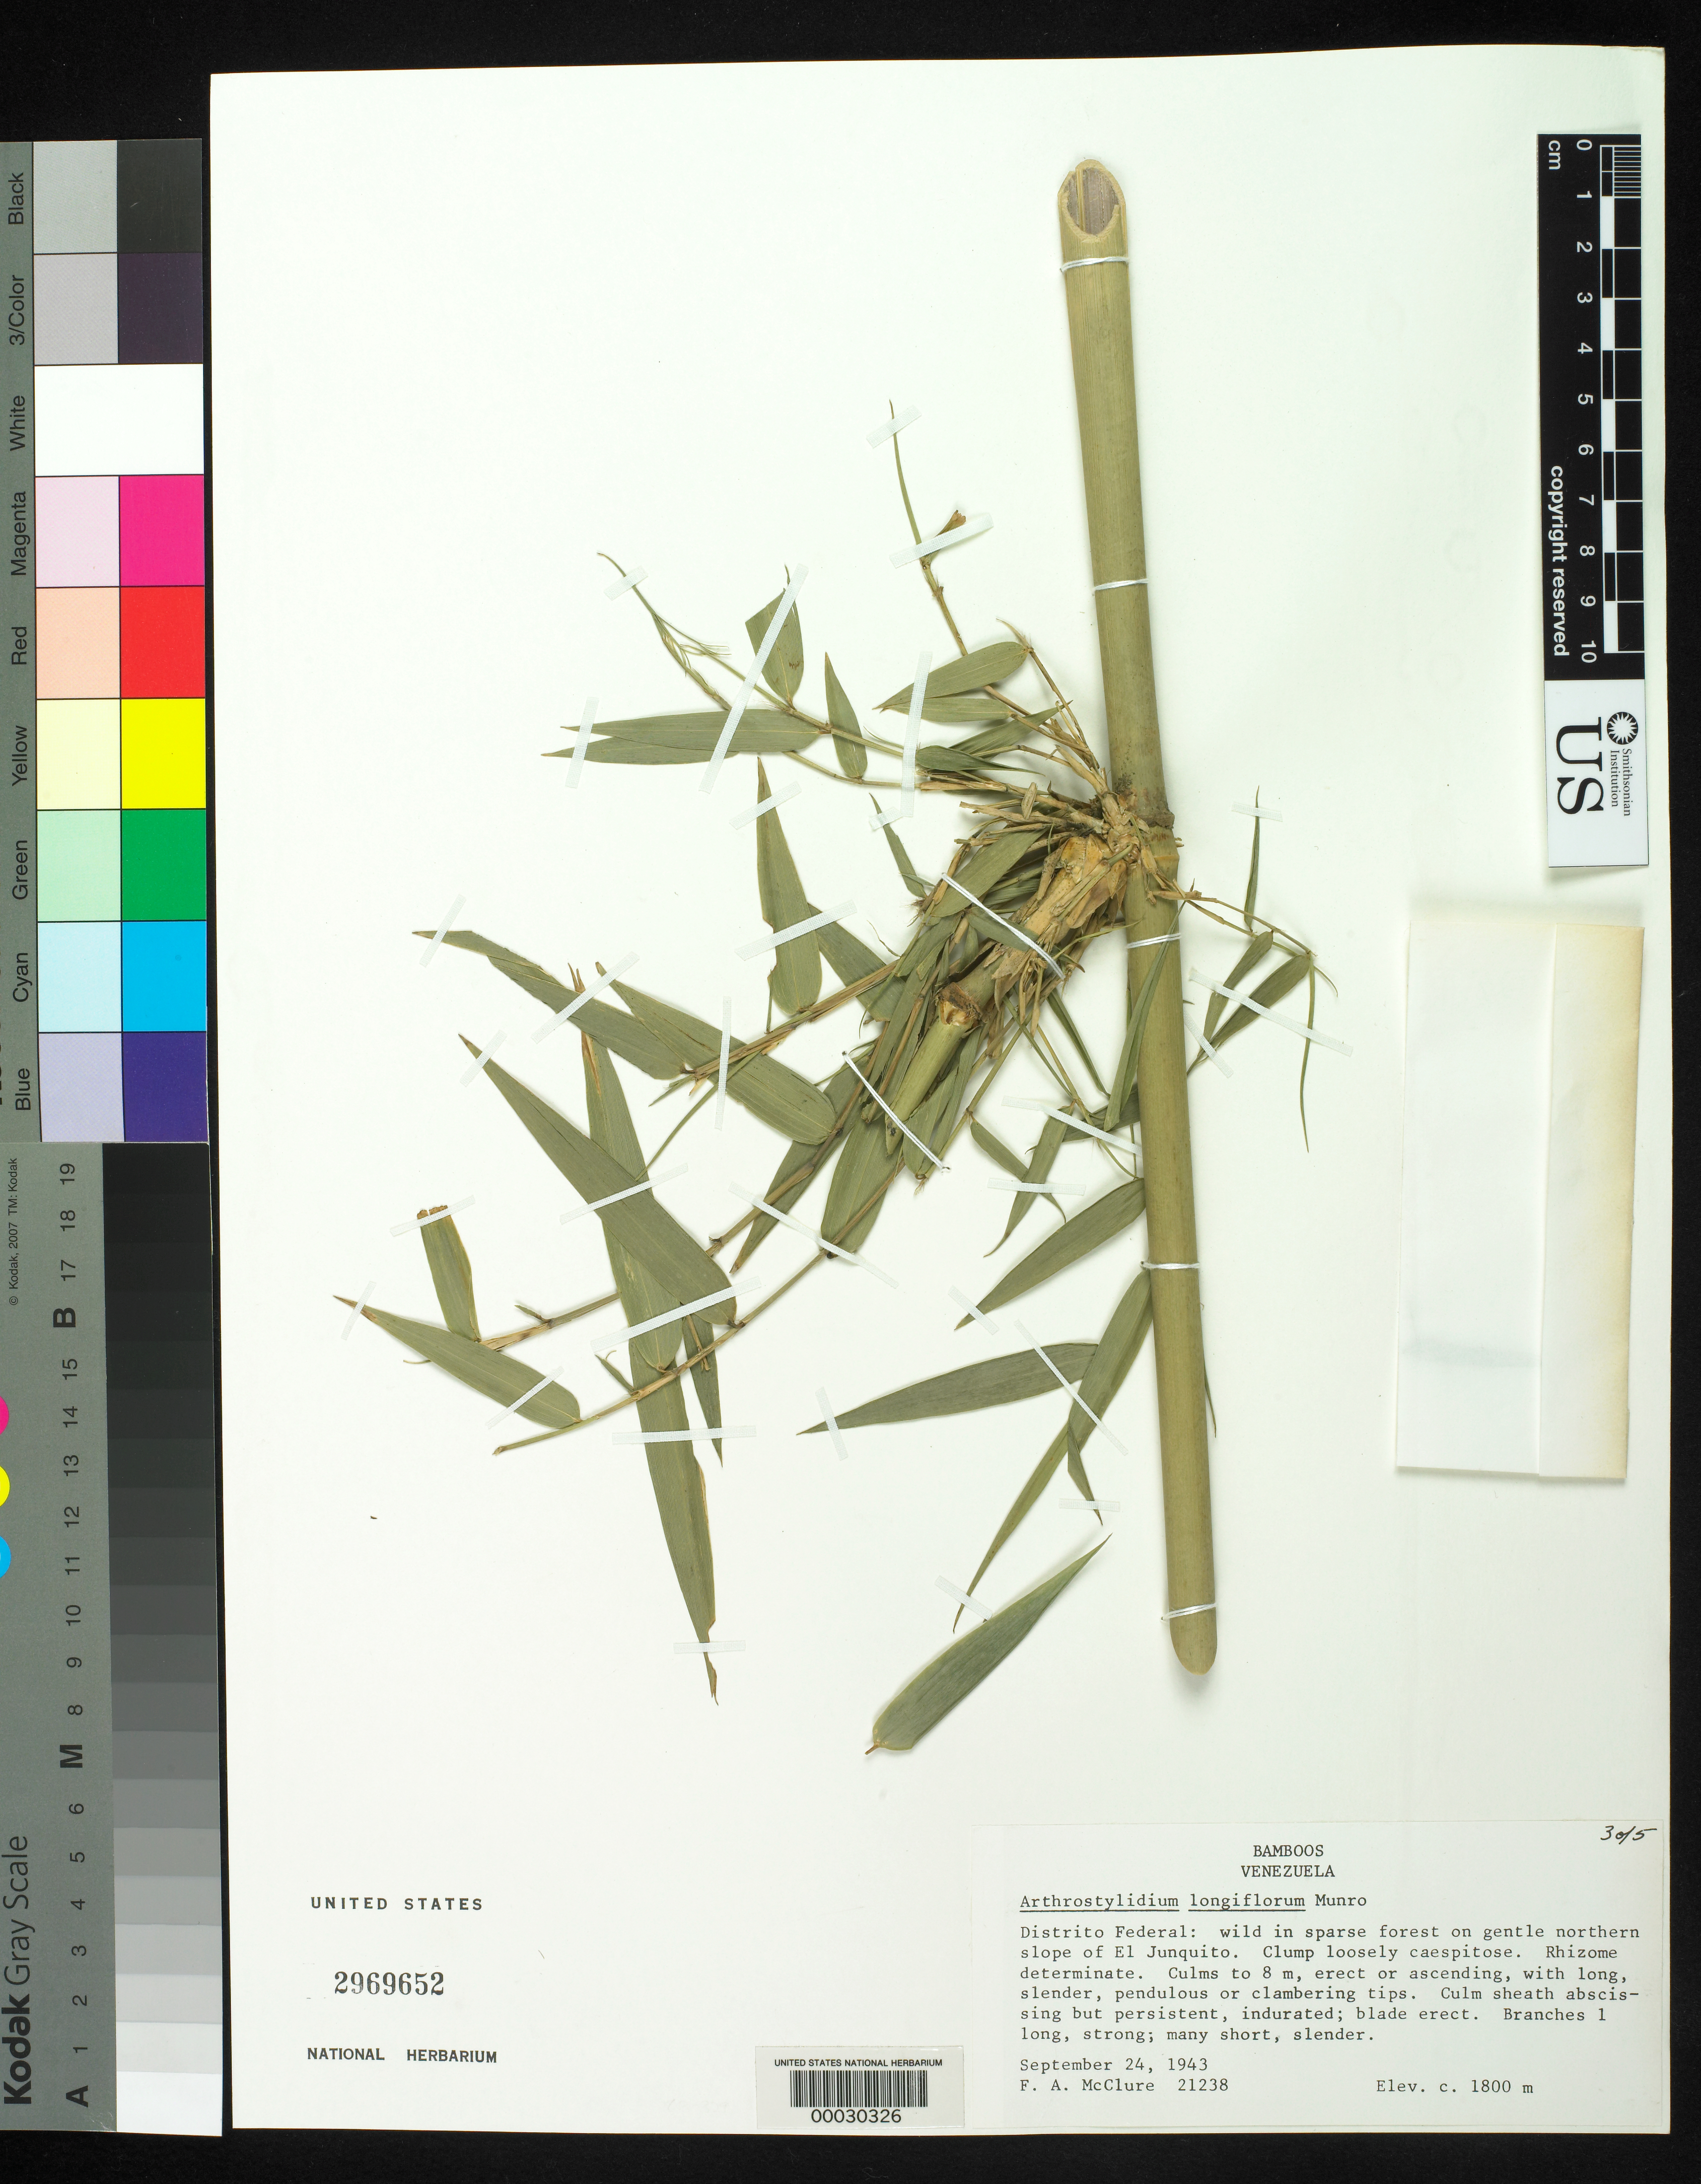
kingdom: Plantae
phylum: Tracheophyta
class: Liliopsida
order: Poales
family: Poaceae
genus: Arthrostylidium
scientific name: Arthrostylidium longiflorum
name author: Munro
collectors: F. A. McClure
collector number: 21238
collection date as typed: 24 Sep 1943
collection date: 1943-09-24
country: Venezuela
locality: El Junquito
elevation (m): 1800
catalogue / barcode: US 2969652